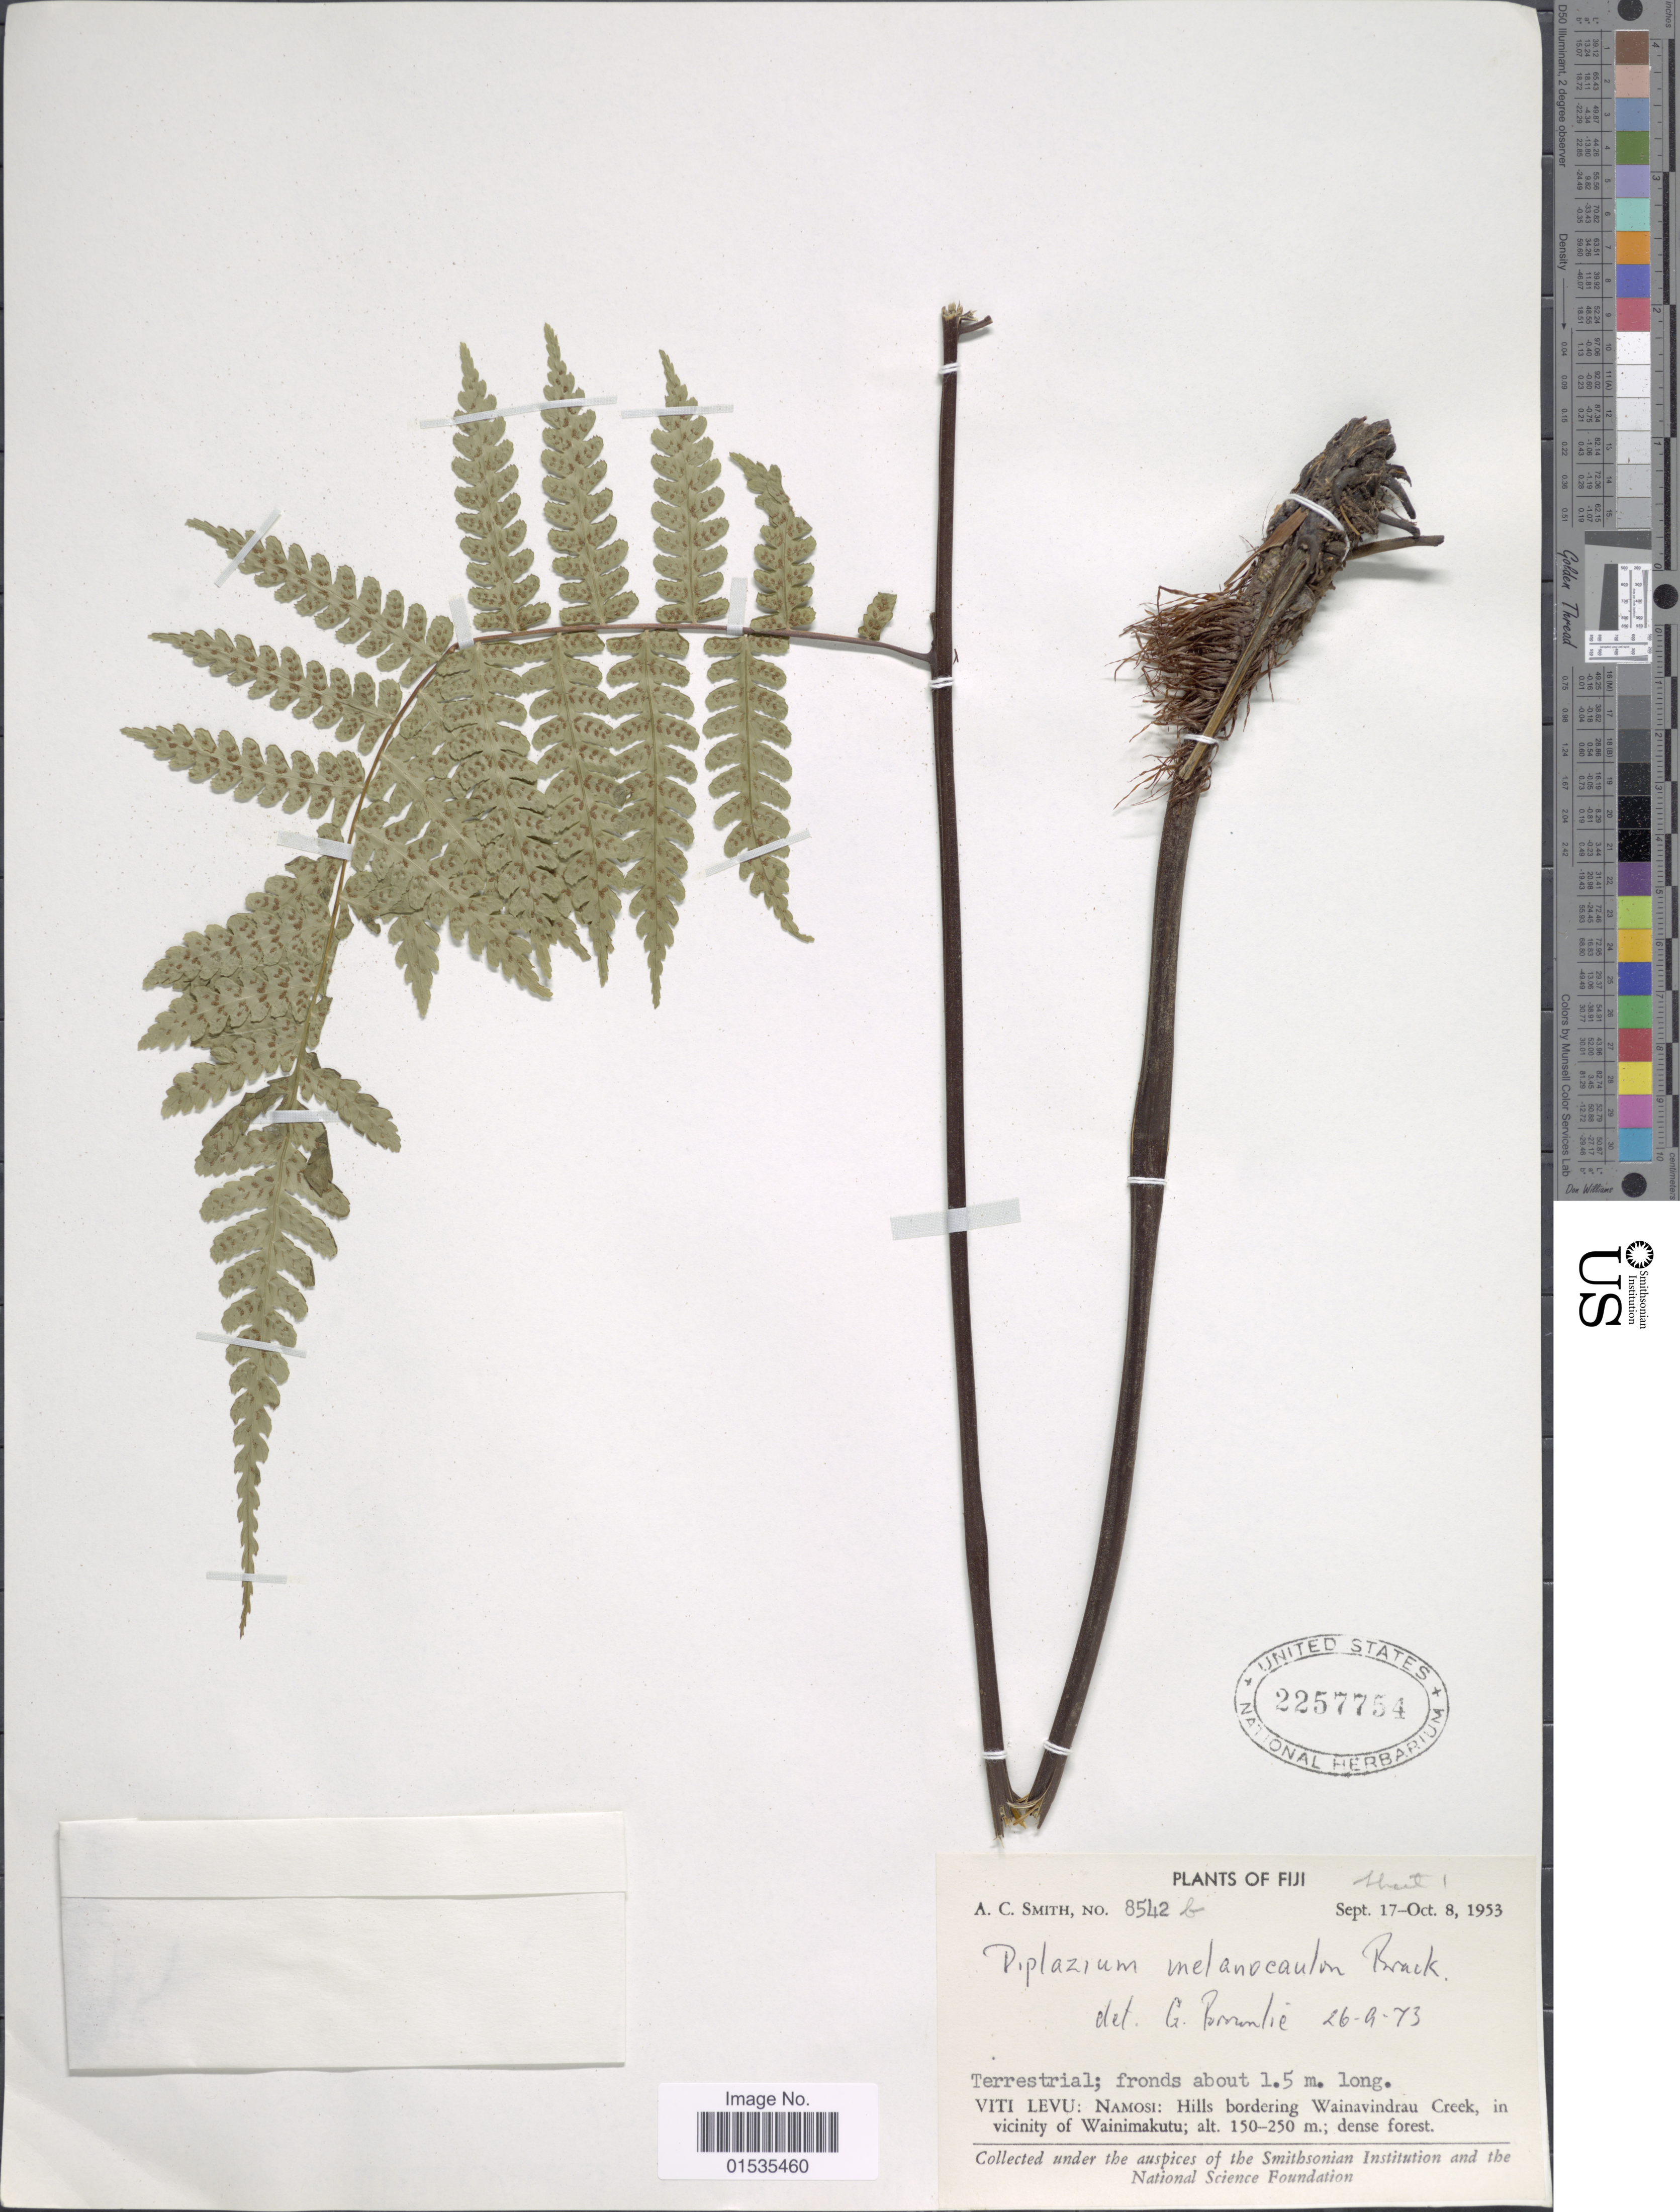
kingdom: Plantae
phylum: Tracheophyta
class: Polypodiopsida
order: Polypodiales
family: Athyriaceae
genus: Diplazium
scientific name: Diplazium melanocaulon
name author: Brack. in Wilkes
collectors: A. C. Smith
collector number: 8542b*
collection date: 1953-09-17/1953-10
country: Fiji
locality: Viti Levu: Namosi: Hills bordering Wainavindrau Creek, in vicinity of Wainimakutu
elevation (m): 150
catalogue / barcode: US 2257754